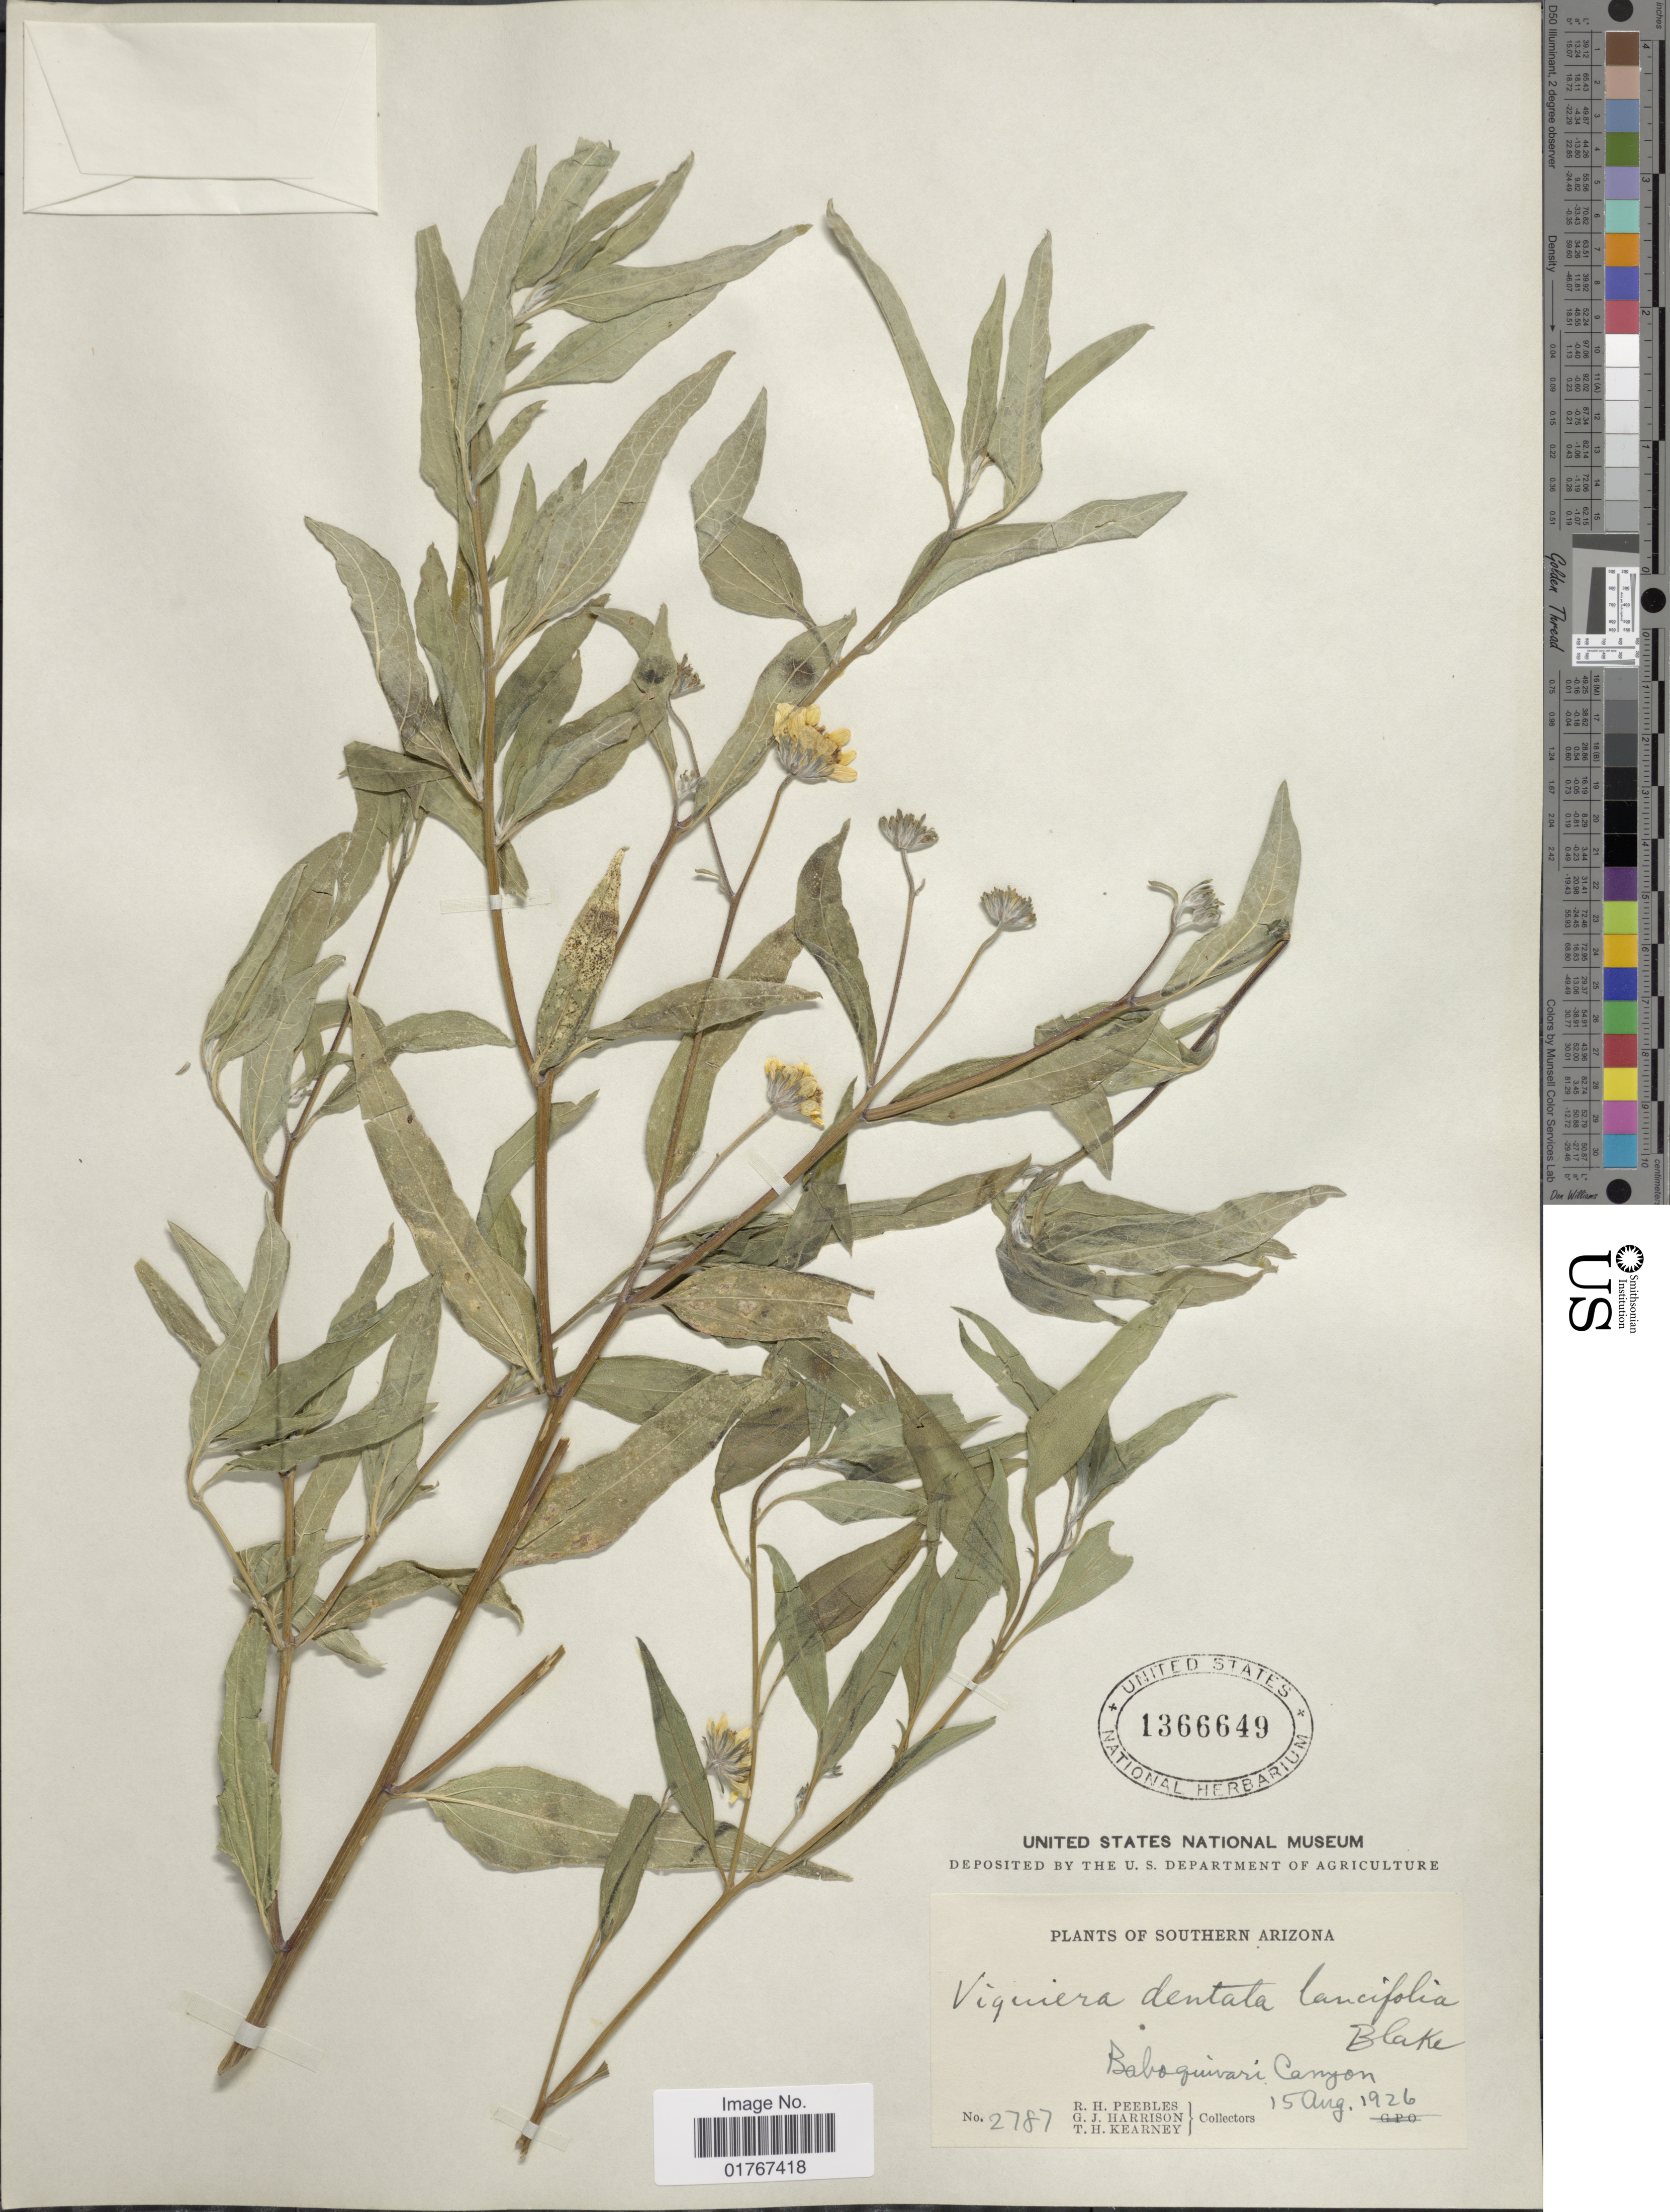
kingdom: Plantae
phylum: Tracheophyta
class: Magnoliopsida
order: Asterales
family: Asteraceae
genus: Viguiera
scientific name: Viguiera dentata var. lancifolia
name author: S.F. Blake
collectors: R. H. Peebles, G. J. Harrison & T. H. Kearney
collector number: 2787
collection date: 1926-08-15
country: United States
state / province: Arizona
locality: Southern Arizona, Baboquivari Cayon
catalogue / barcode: US 1366649